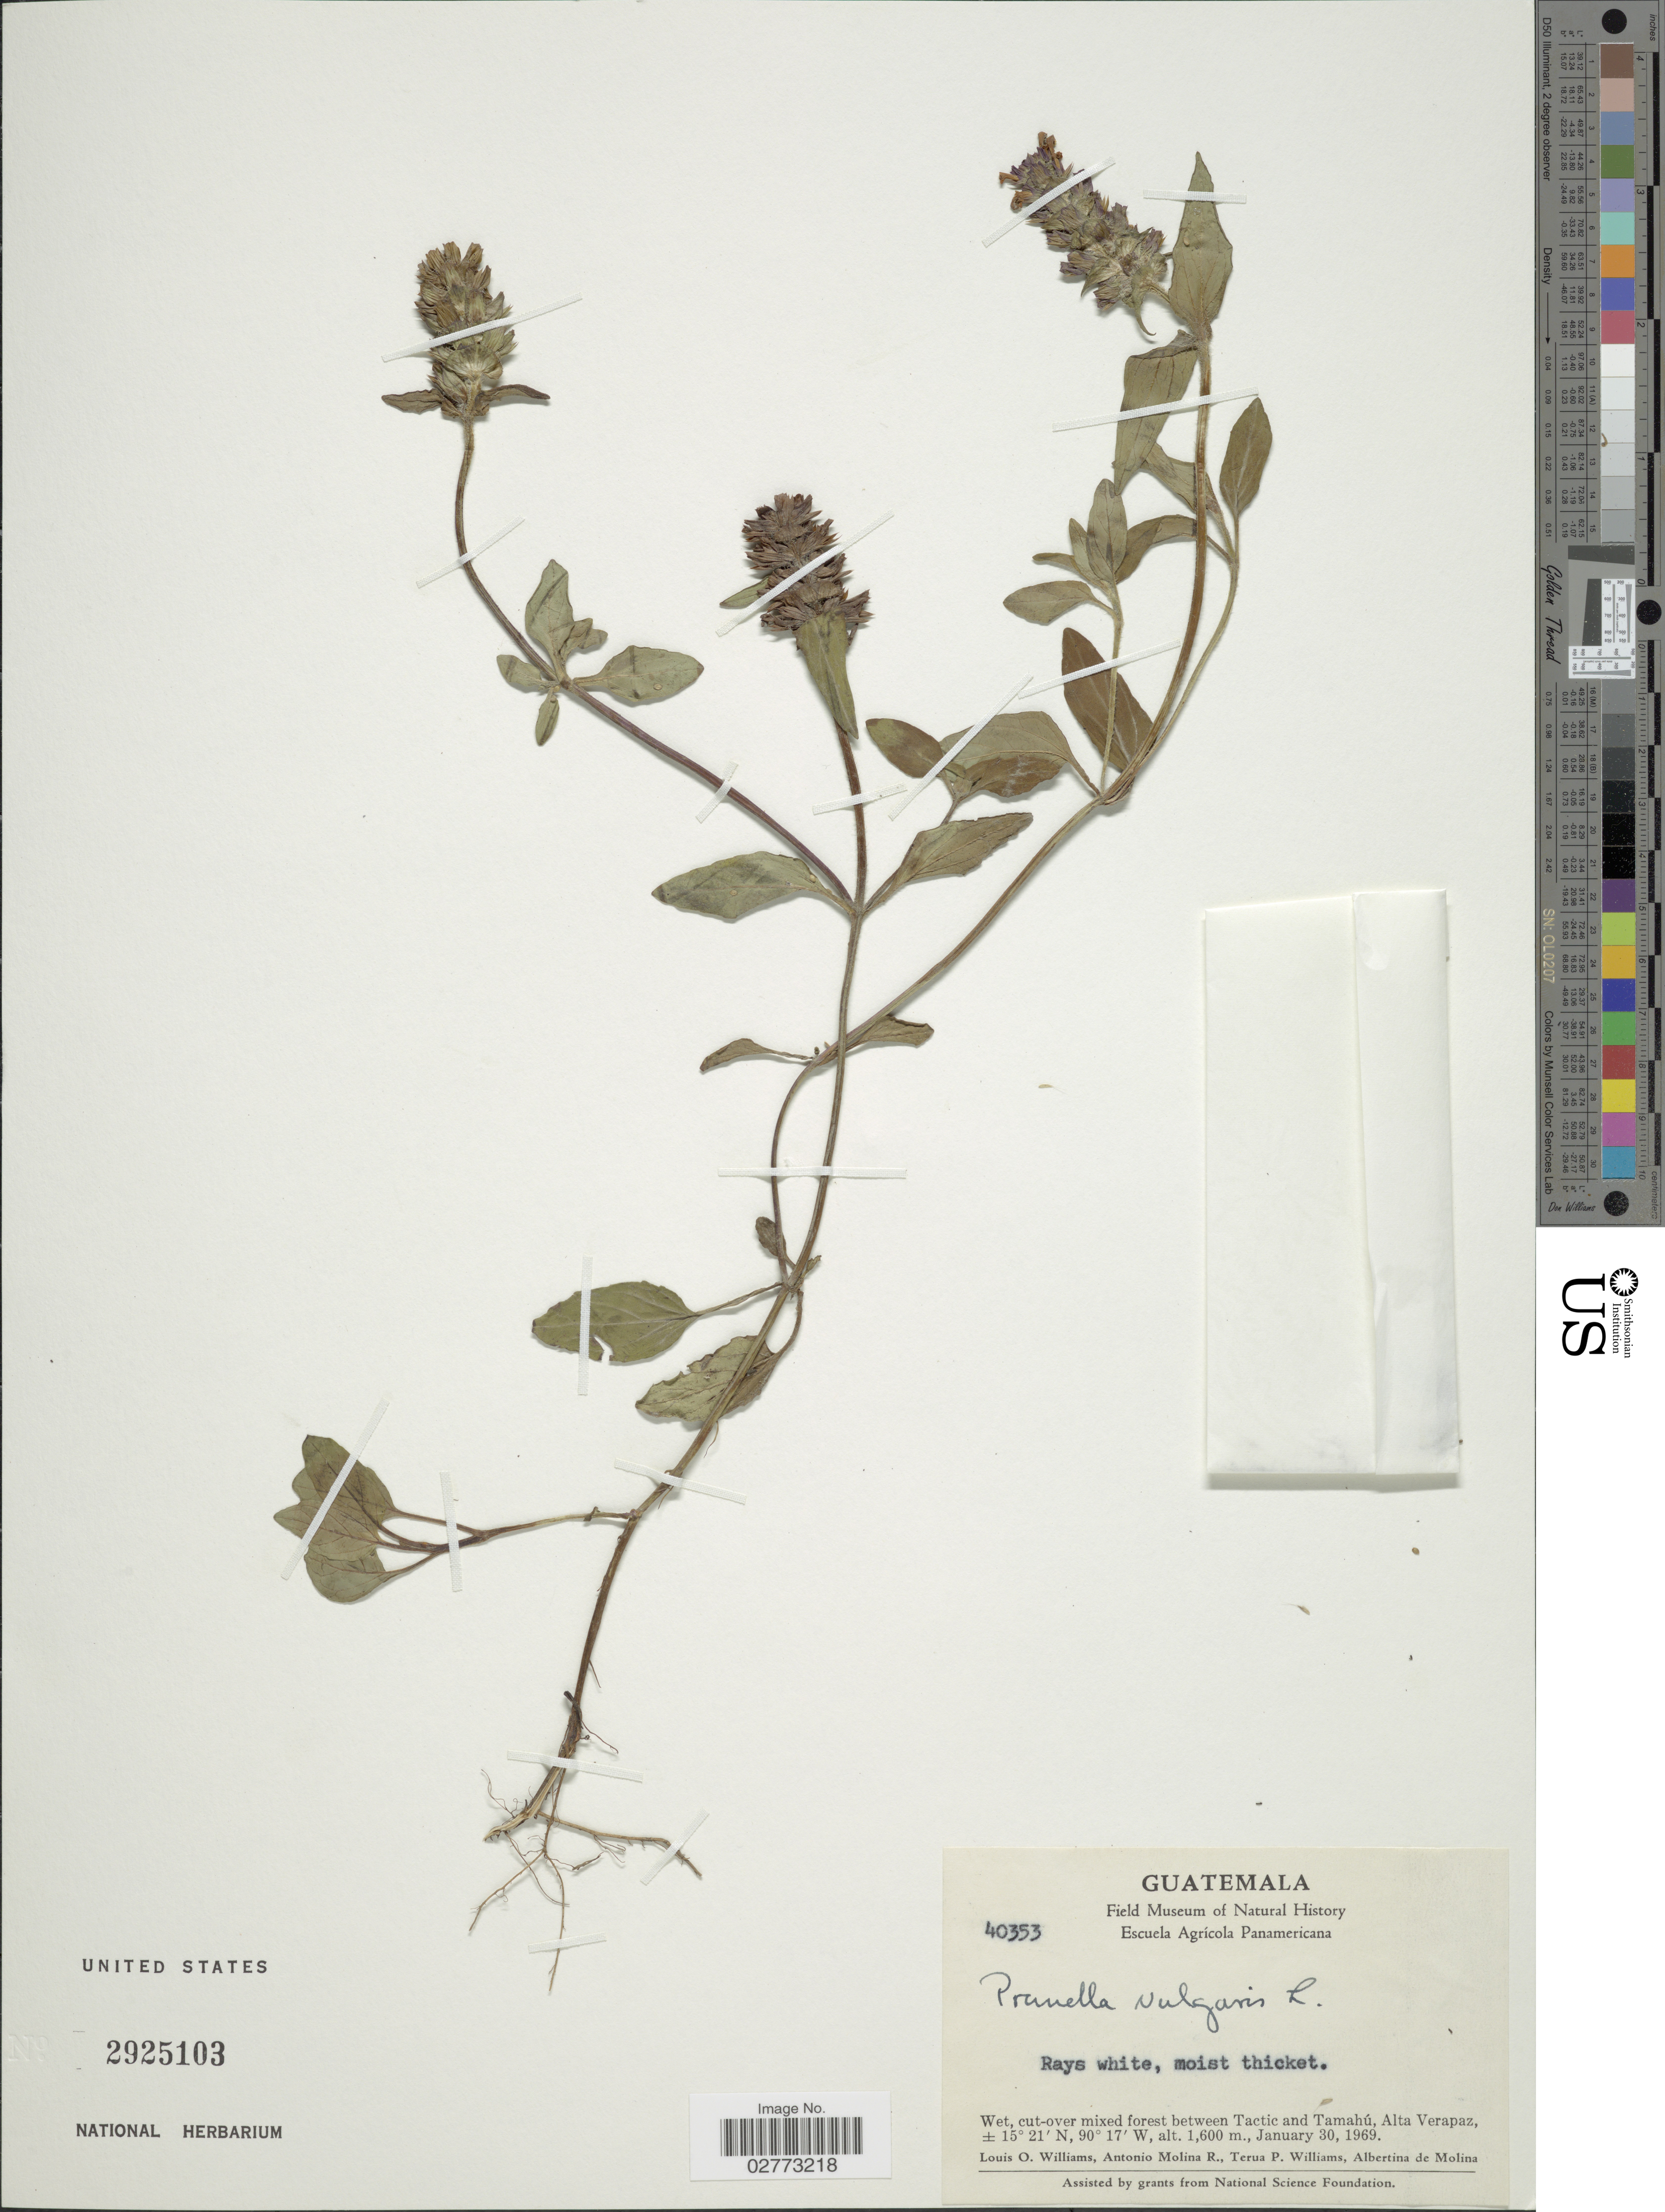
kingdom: Plantae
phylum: Tracheophyta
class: Magnoliopsida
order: Lamiales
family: Lamiaceae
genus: Prunella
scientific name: Prunella vulgaris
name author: L.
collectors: L. O. Williams, A. Molina R., T. Williams & A. R. Molina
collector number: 40353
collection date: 1969-01-30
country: Guatemala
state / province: Alta Verapaz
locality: Between Tactic and Tamahú.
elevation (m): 1600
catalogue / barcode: US 2925103